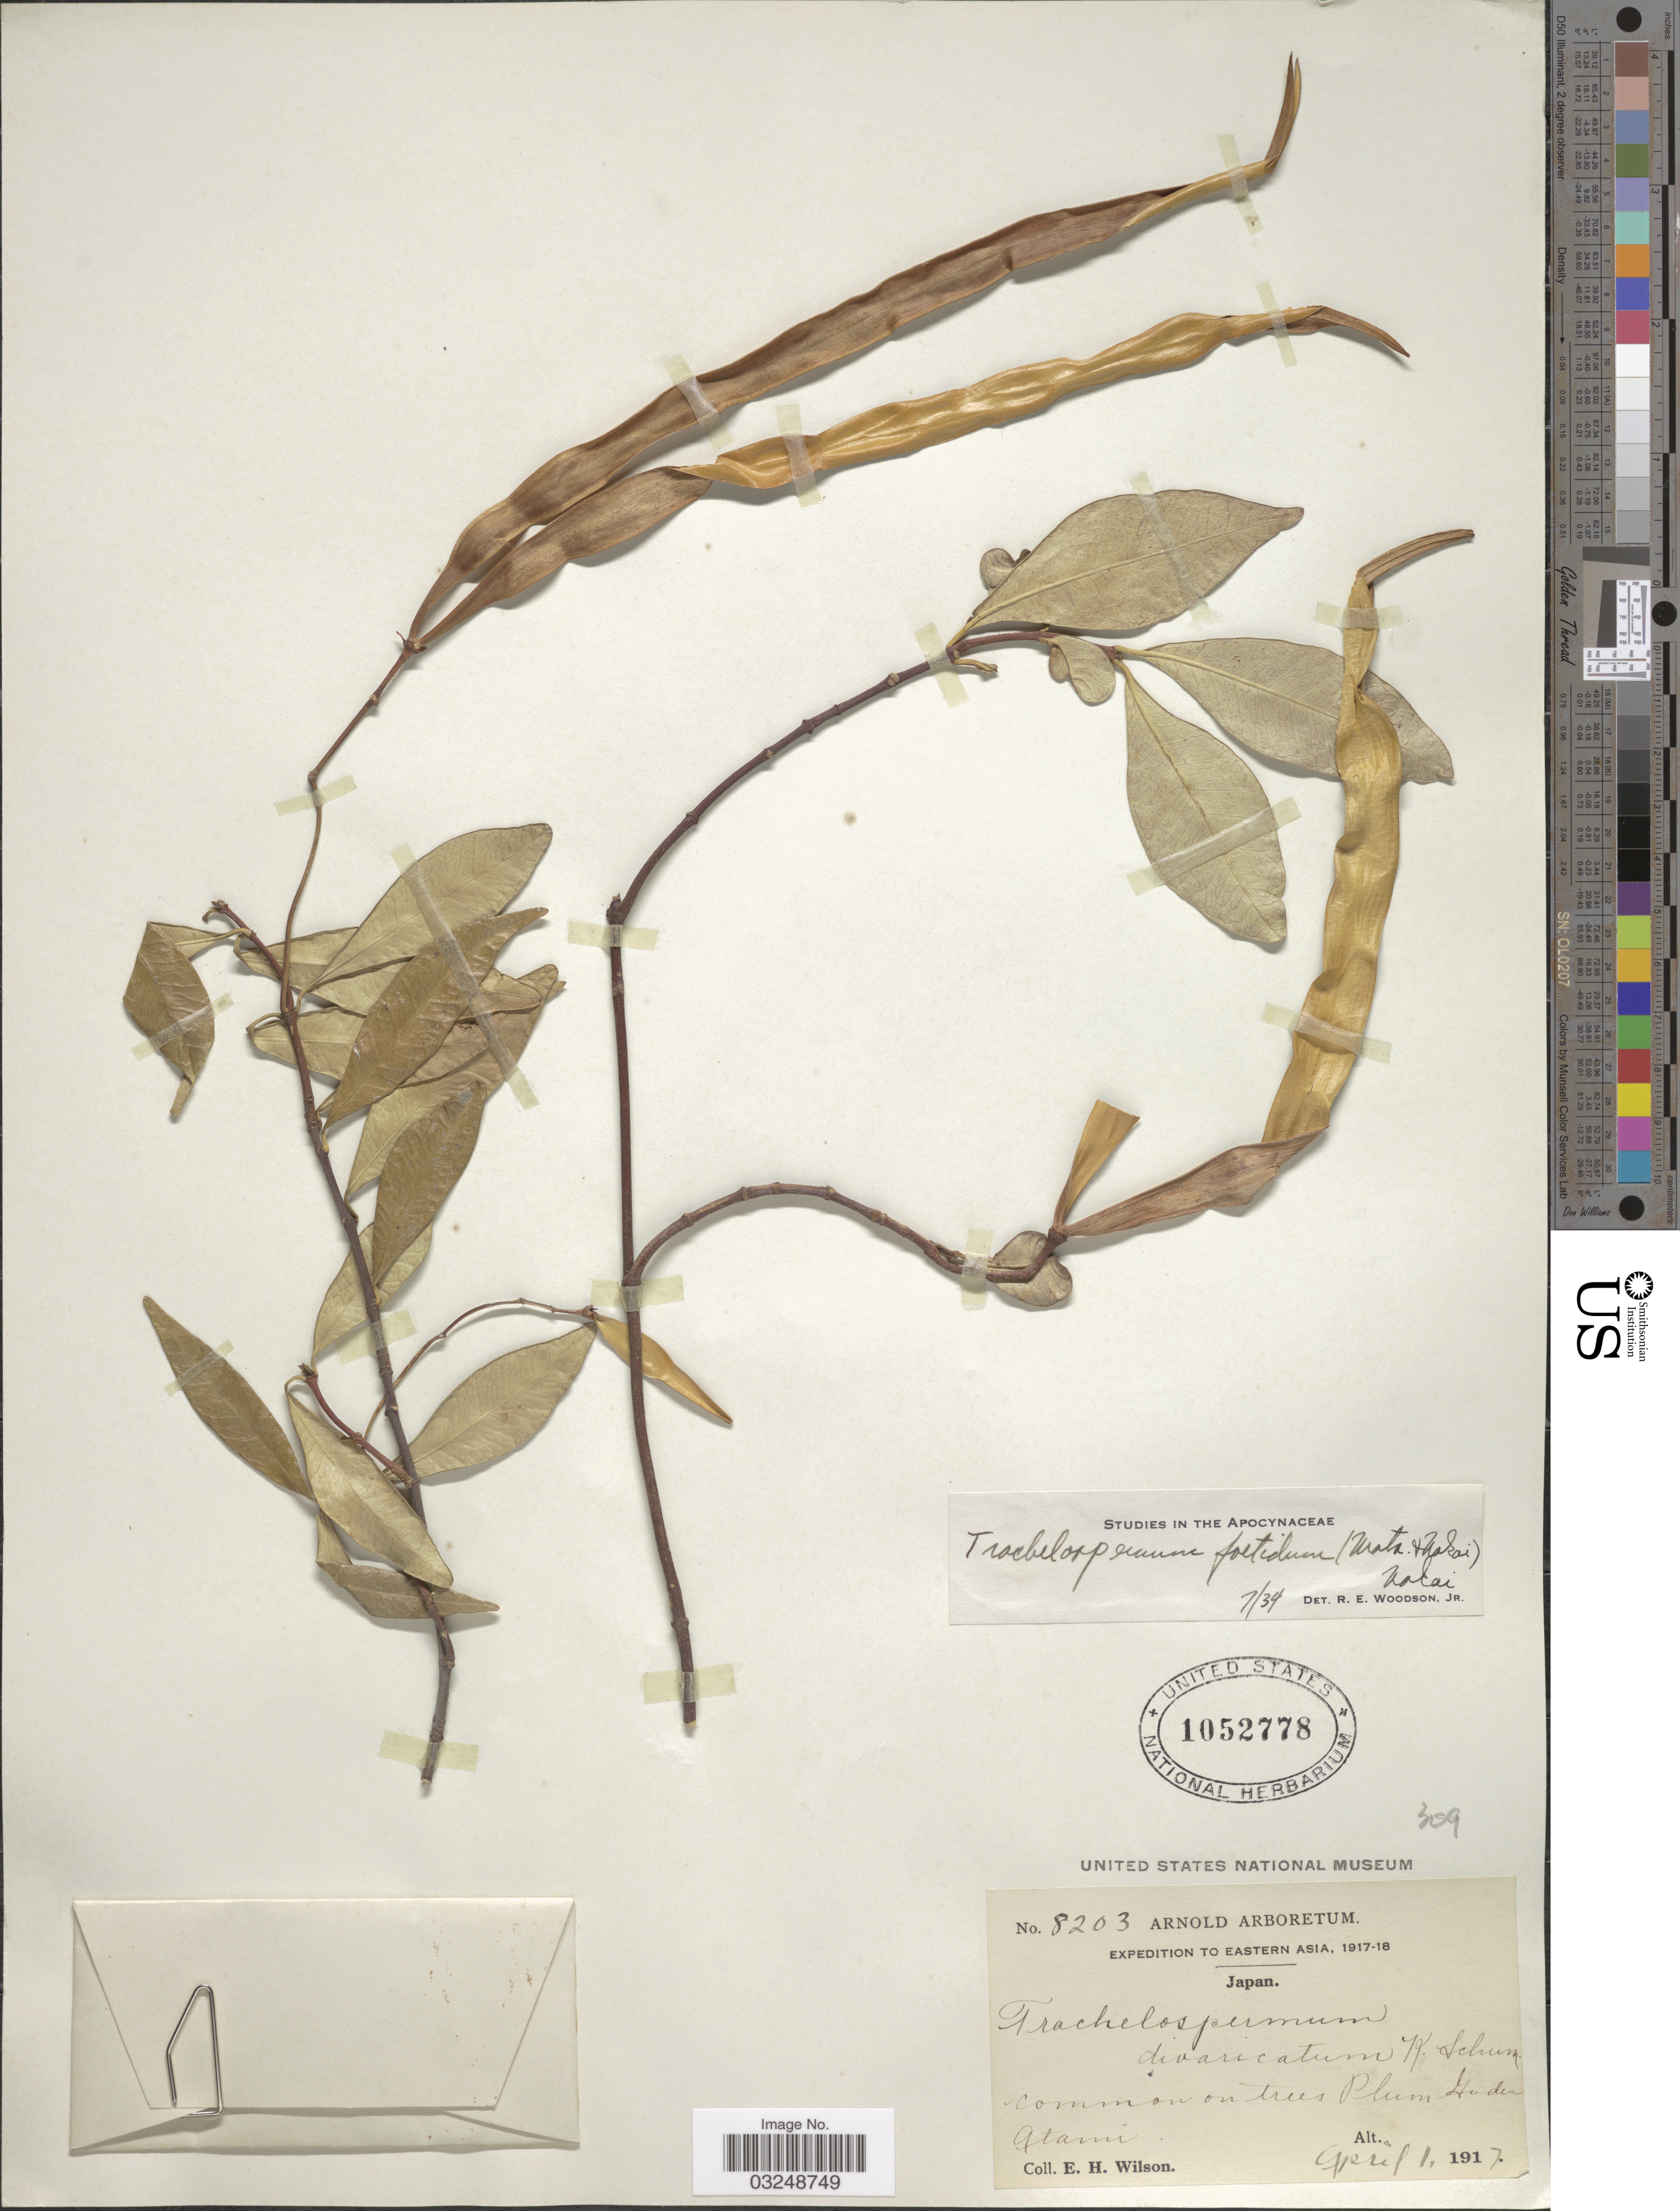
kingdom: Plantae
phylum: Tracheophyta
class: Magnoliopsida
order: Gentianales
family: Apocynaceae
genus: Trachelospermum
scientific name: Trachelospermum foetidum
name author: (Matsum. & Nakai) Nakai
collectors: E. Wilson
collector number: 8203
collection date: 1917-04-01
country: Japan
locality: Eastern Asia, common on trees Plum Garden, Atami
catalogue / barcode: US 1052778